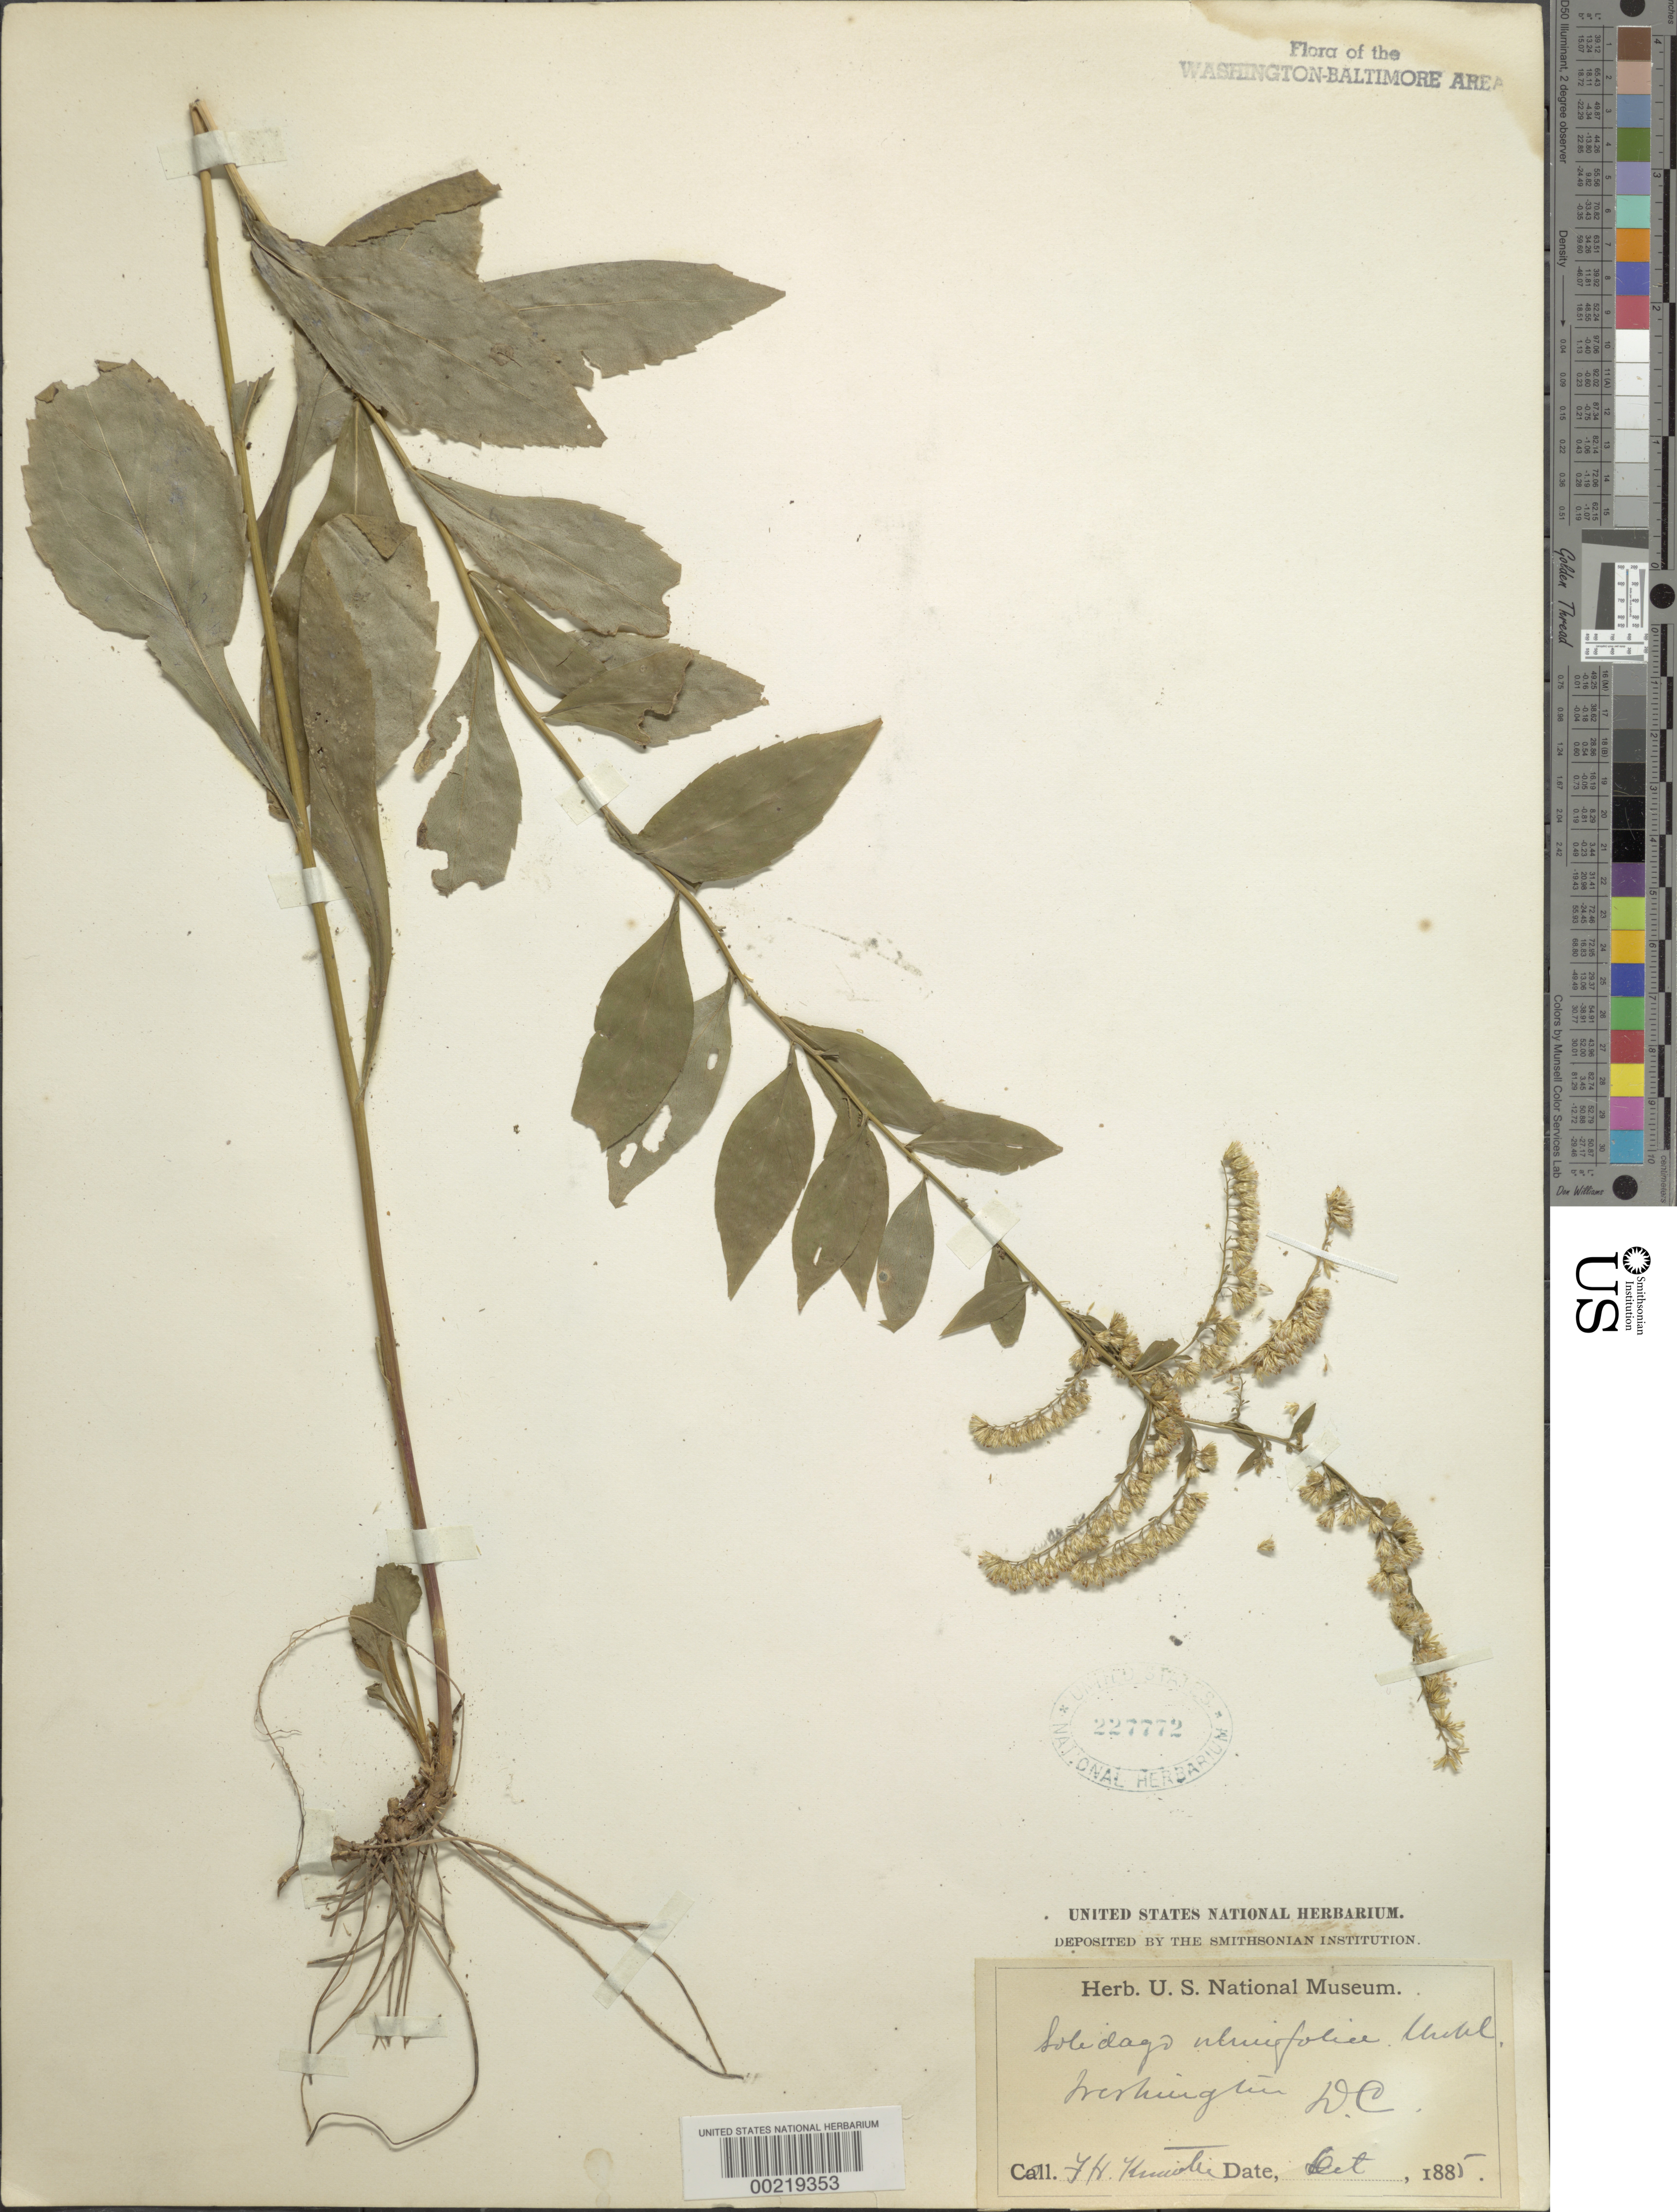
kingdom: Plantae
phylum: Tracheophyta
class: Magnoliopsida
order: Asterales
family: Asteraceae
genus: Solidago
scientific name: Solidago ulmifolia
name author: Muhl. ex Willd.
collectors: F. H. Knowlton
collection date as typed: Oct 1885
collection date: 1885-10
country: United States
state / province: District of Columbia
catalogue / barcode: US 227772